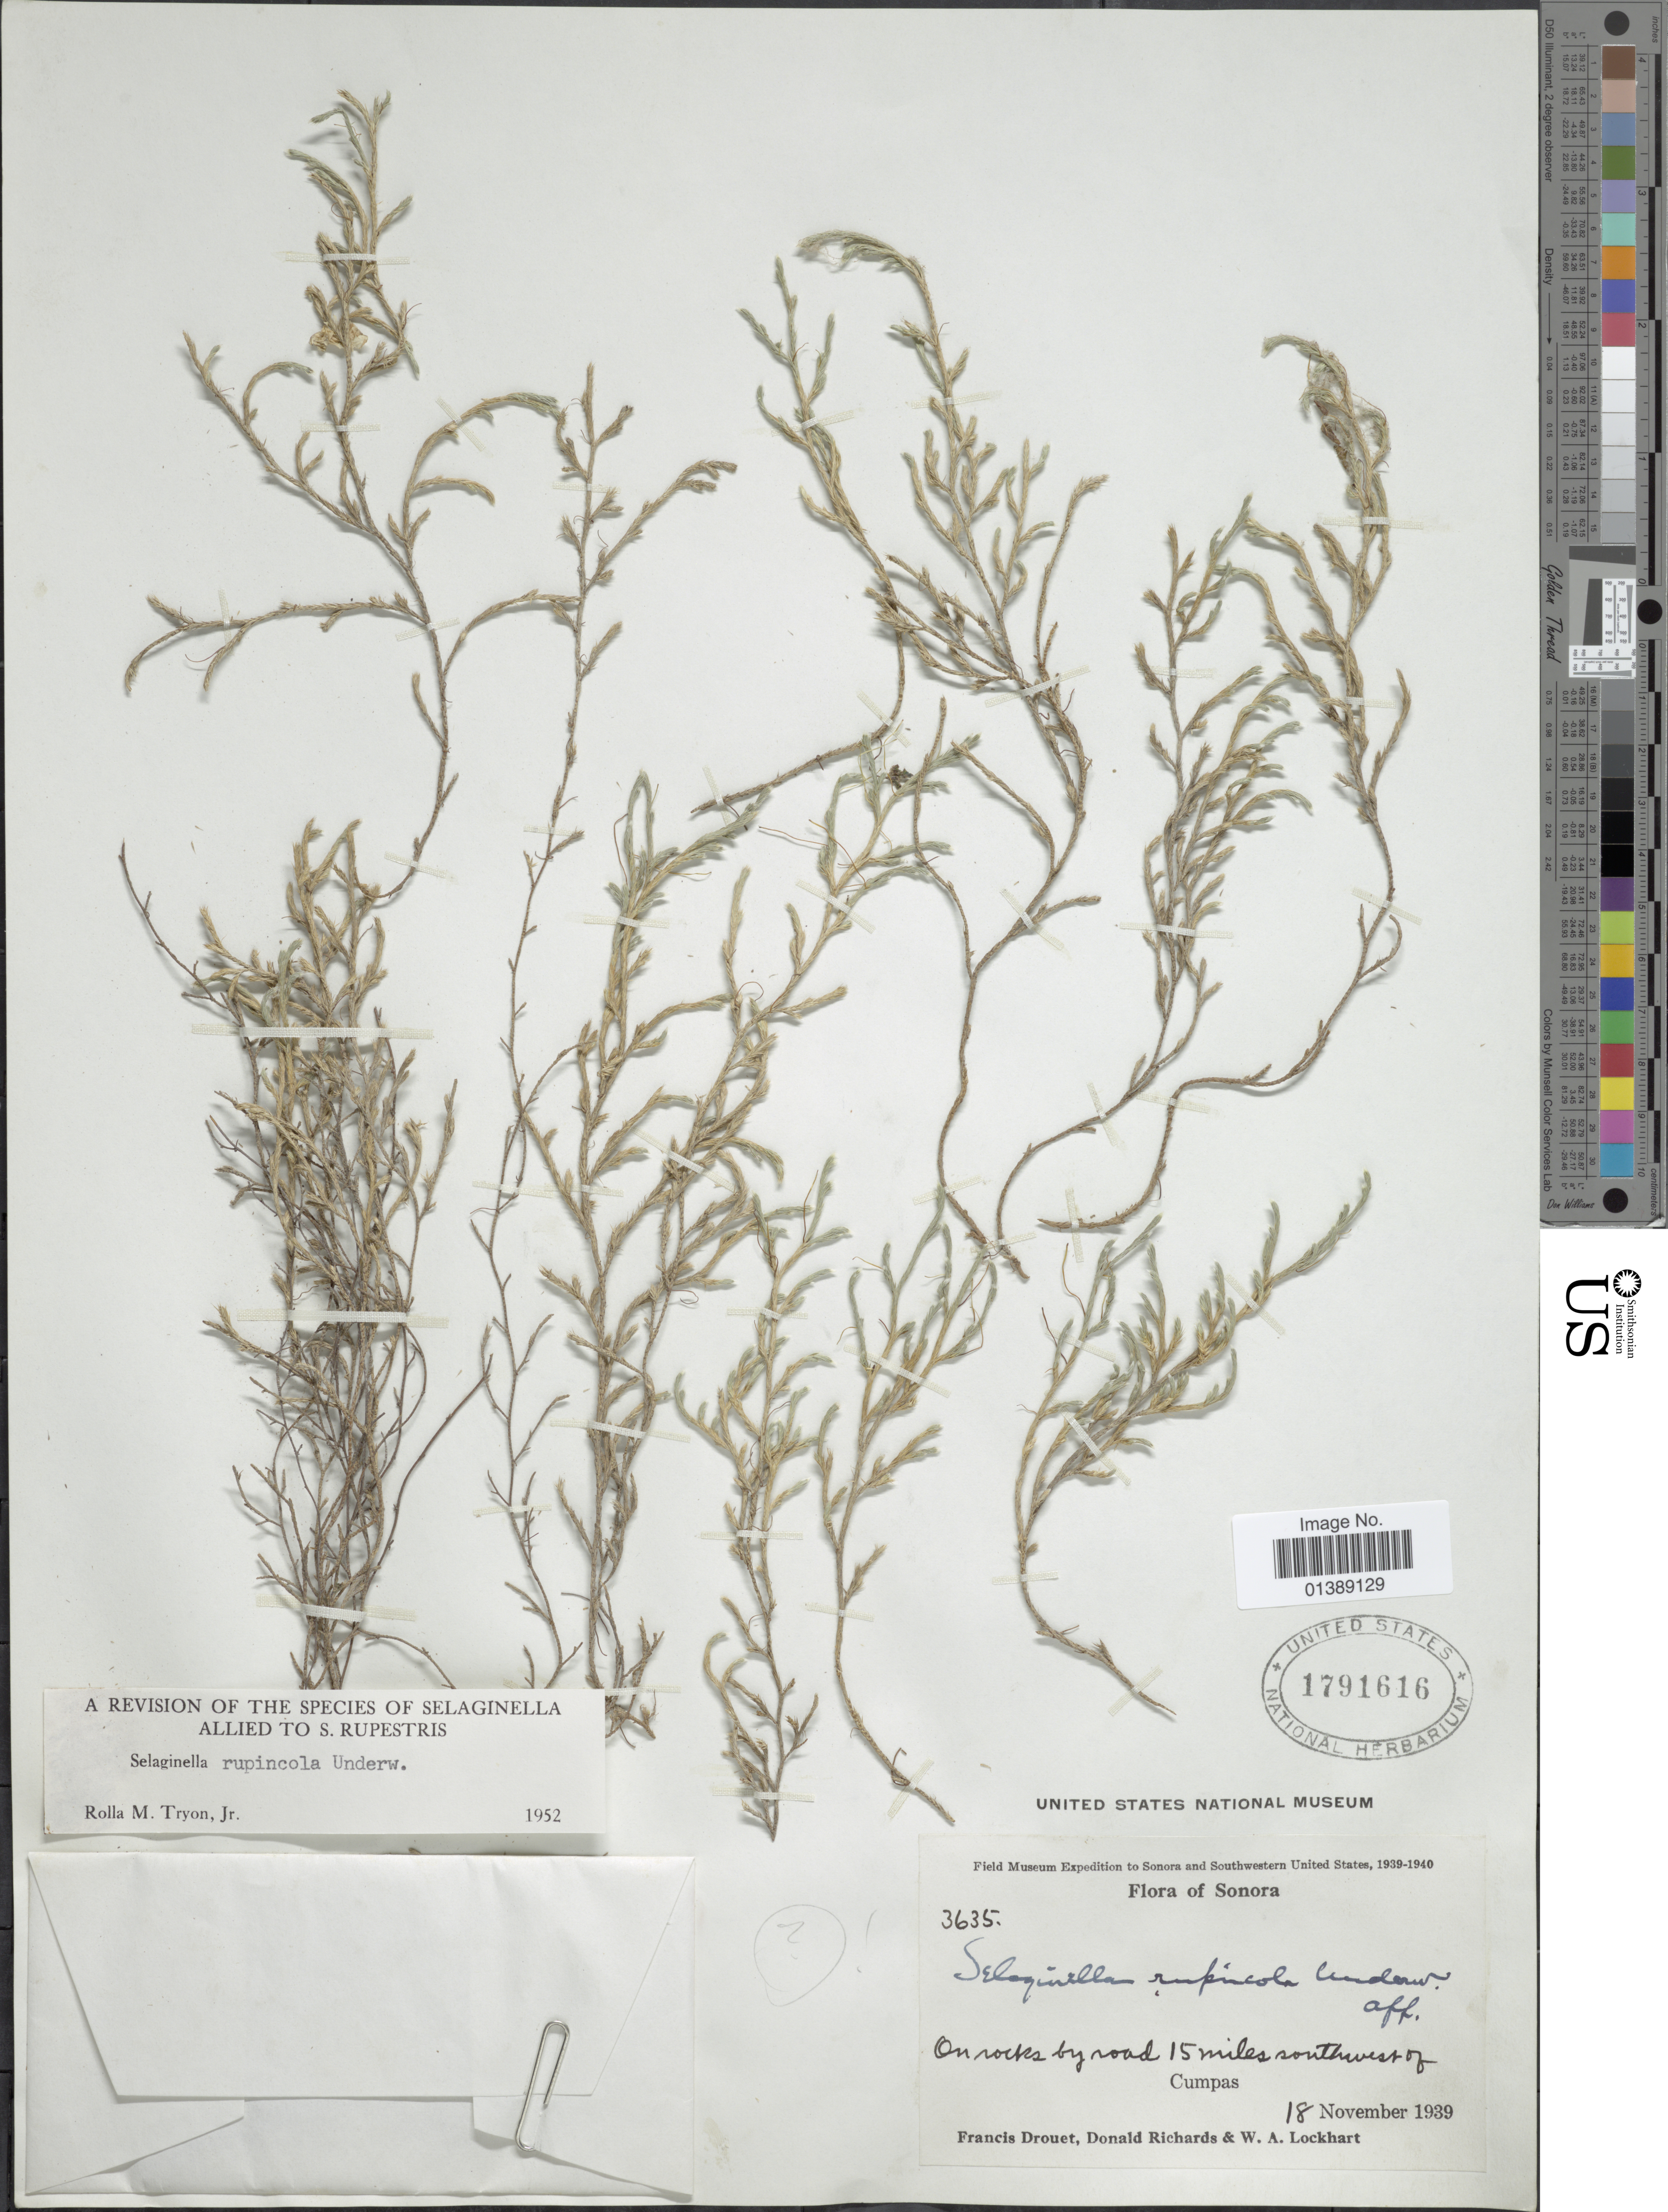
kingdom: Plantae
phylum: Tracheophyta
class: Lycopodiopsida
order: Selaginellales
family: Selaginellaceae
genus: Selaginella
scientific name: Selaginella rupincola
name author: Underw.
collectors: F. E. Drouet, D. Richards & W. Lockhart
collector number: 3635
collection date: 1939-11-18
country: Mexico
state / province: Sonora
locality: On rocks by road 15 miles southwest of Cumpas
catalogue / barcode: US 1791616